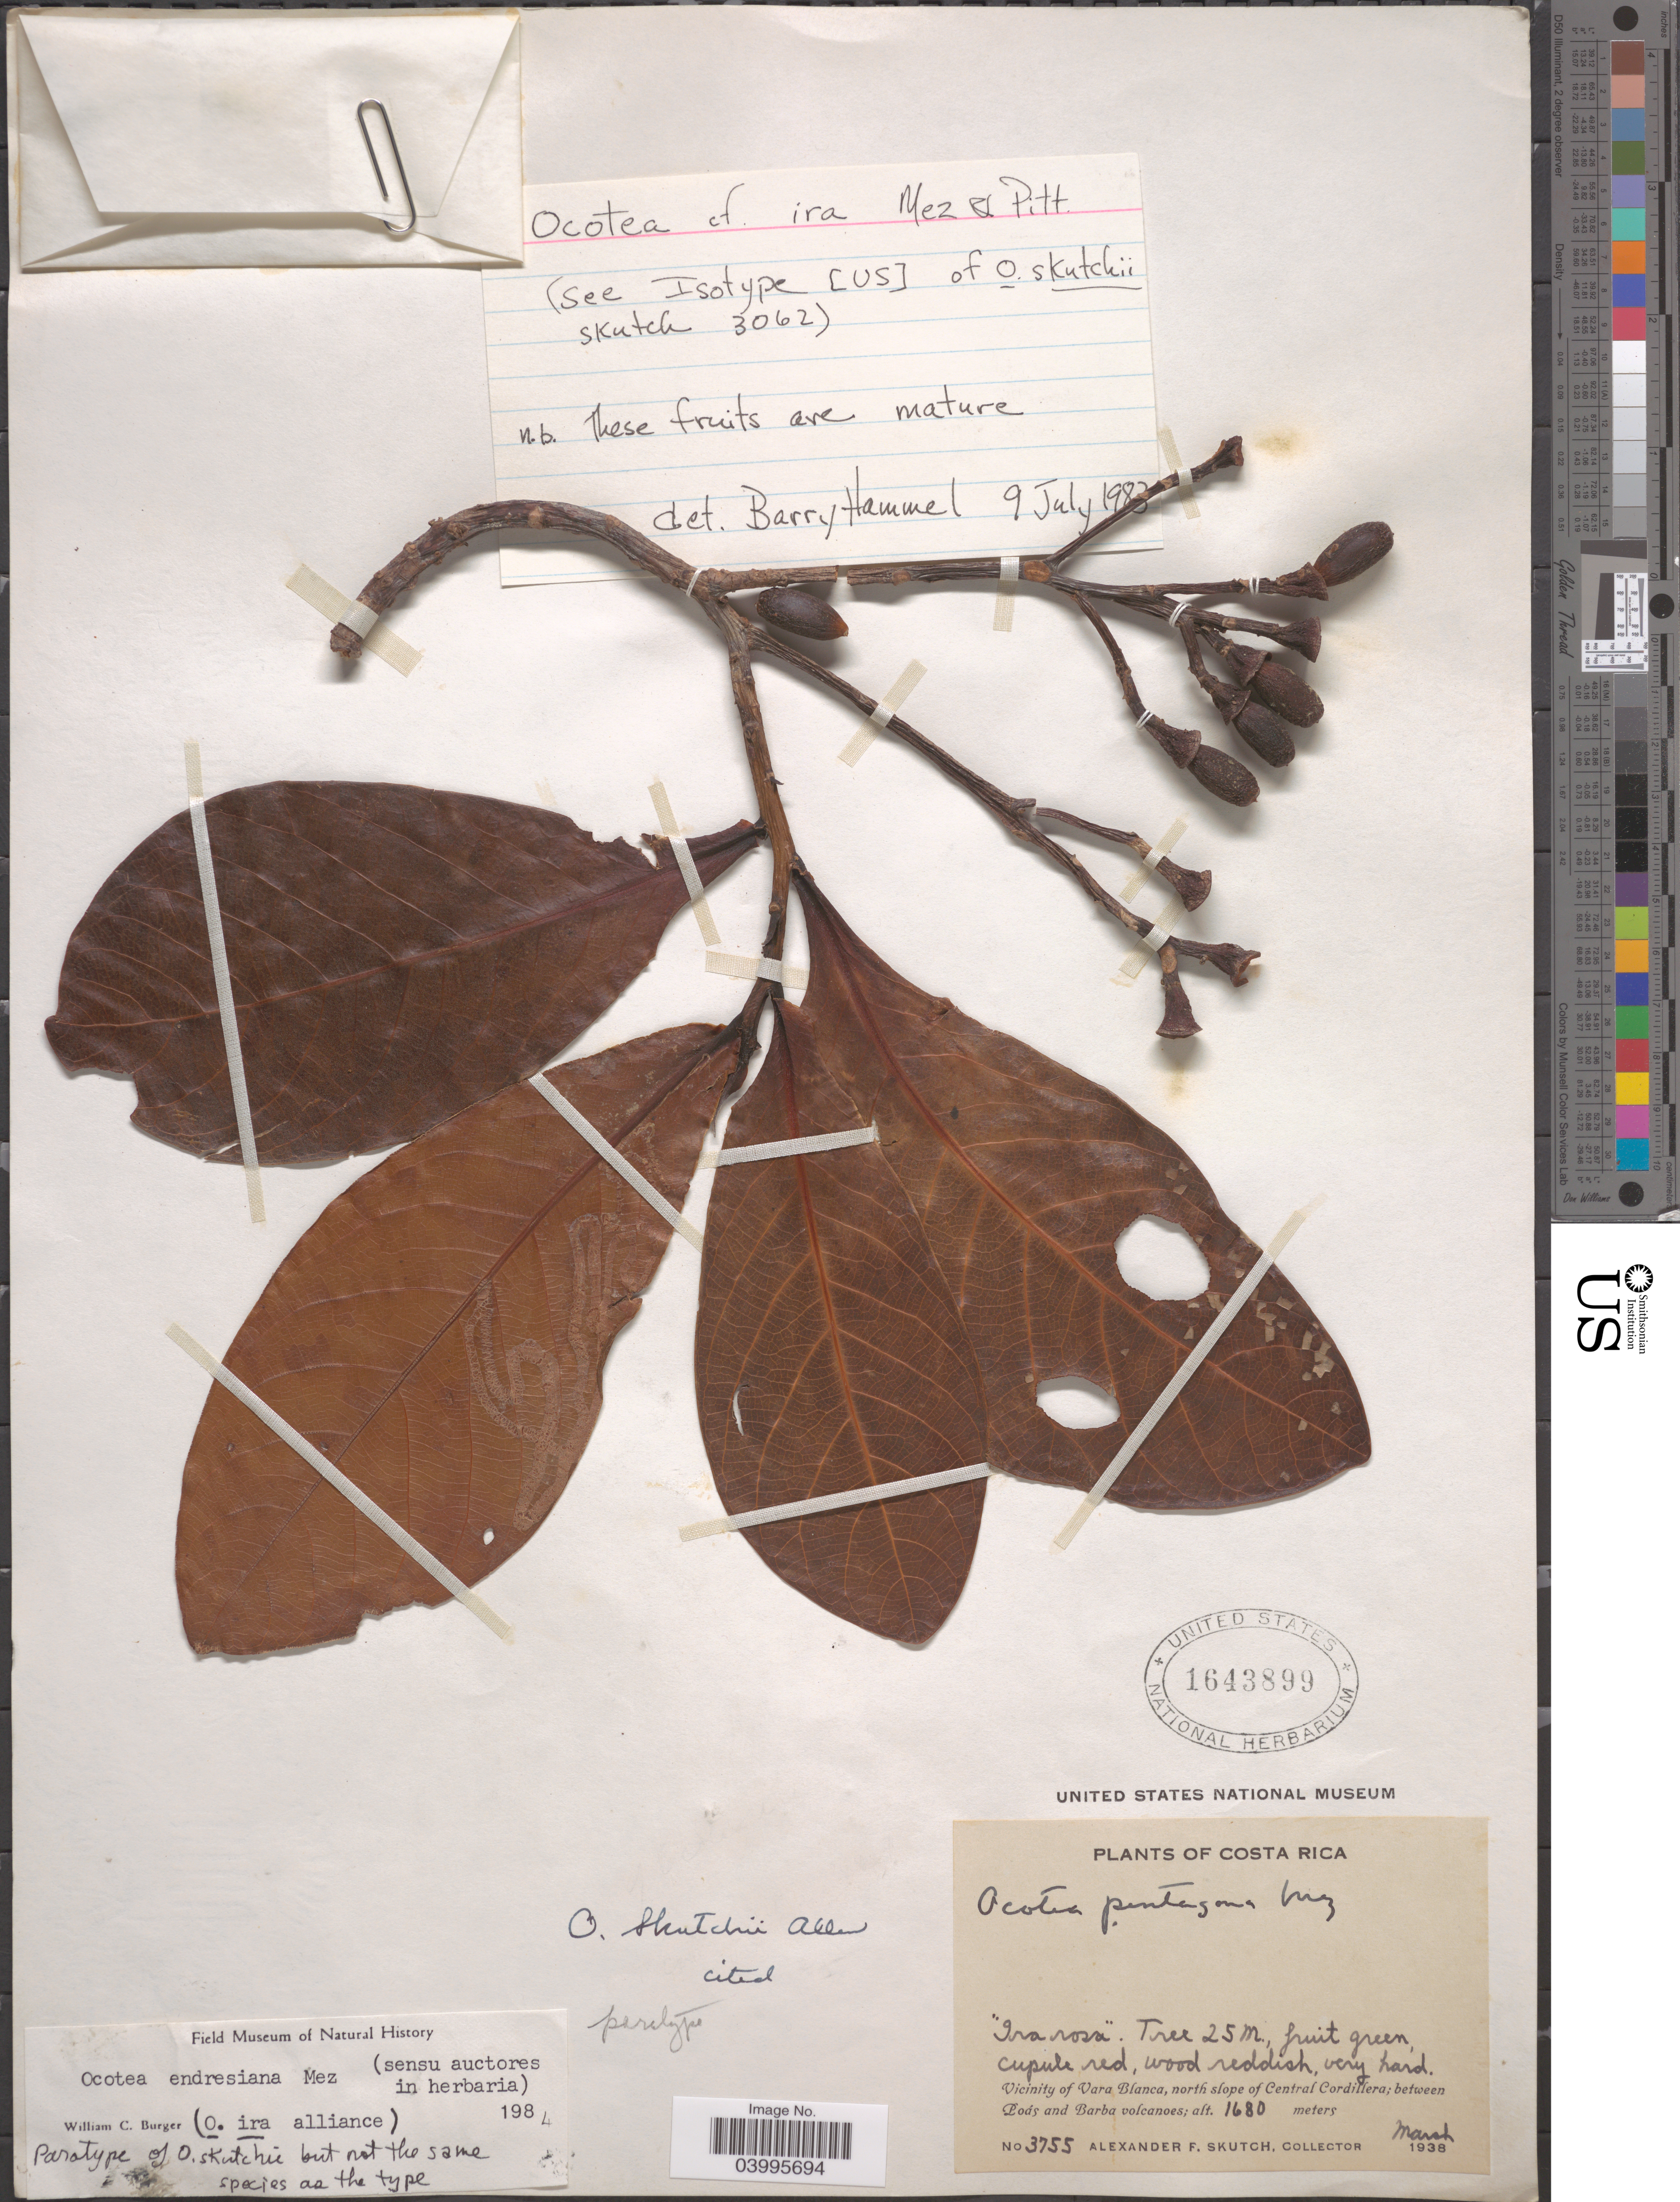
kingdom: Plantae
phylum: Tracheophyta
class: Magnoliopsida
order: Laurales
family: Lauraceae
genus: Ocotea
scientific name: Ocotea endresiana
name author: Mez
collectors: A. F. Skutch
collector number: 3755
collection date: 1938-03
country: Costa Rica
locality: Vicinity of Vara Blanca, north slope of Central Cordillera; between Poás and Barba volcanoes.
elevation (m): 1680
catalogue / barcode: US 1643899